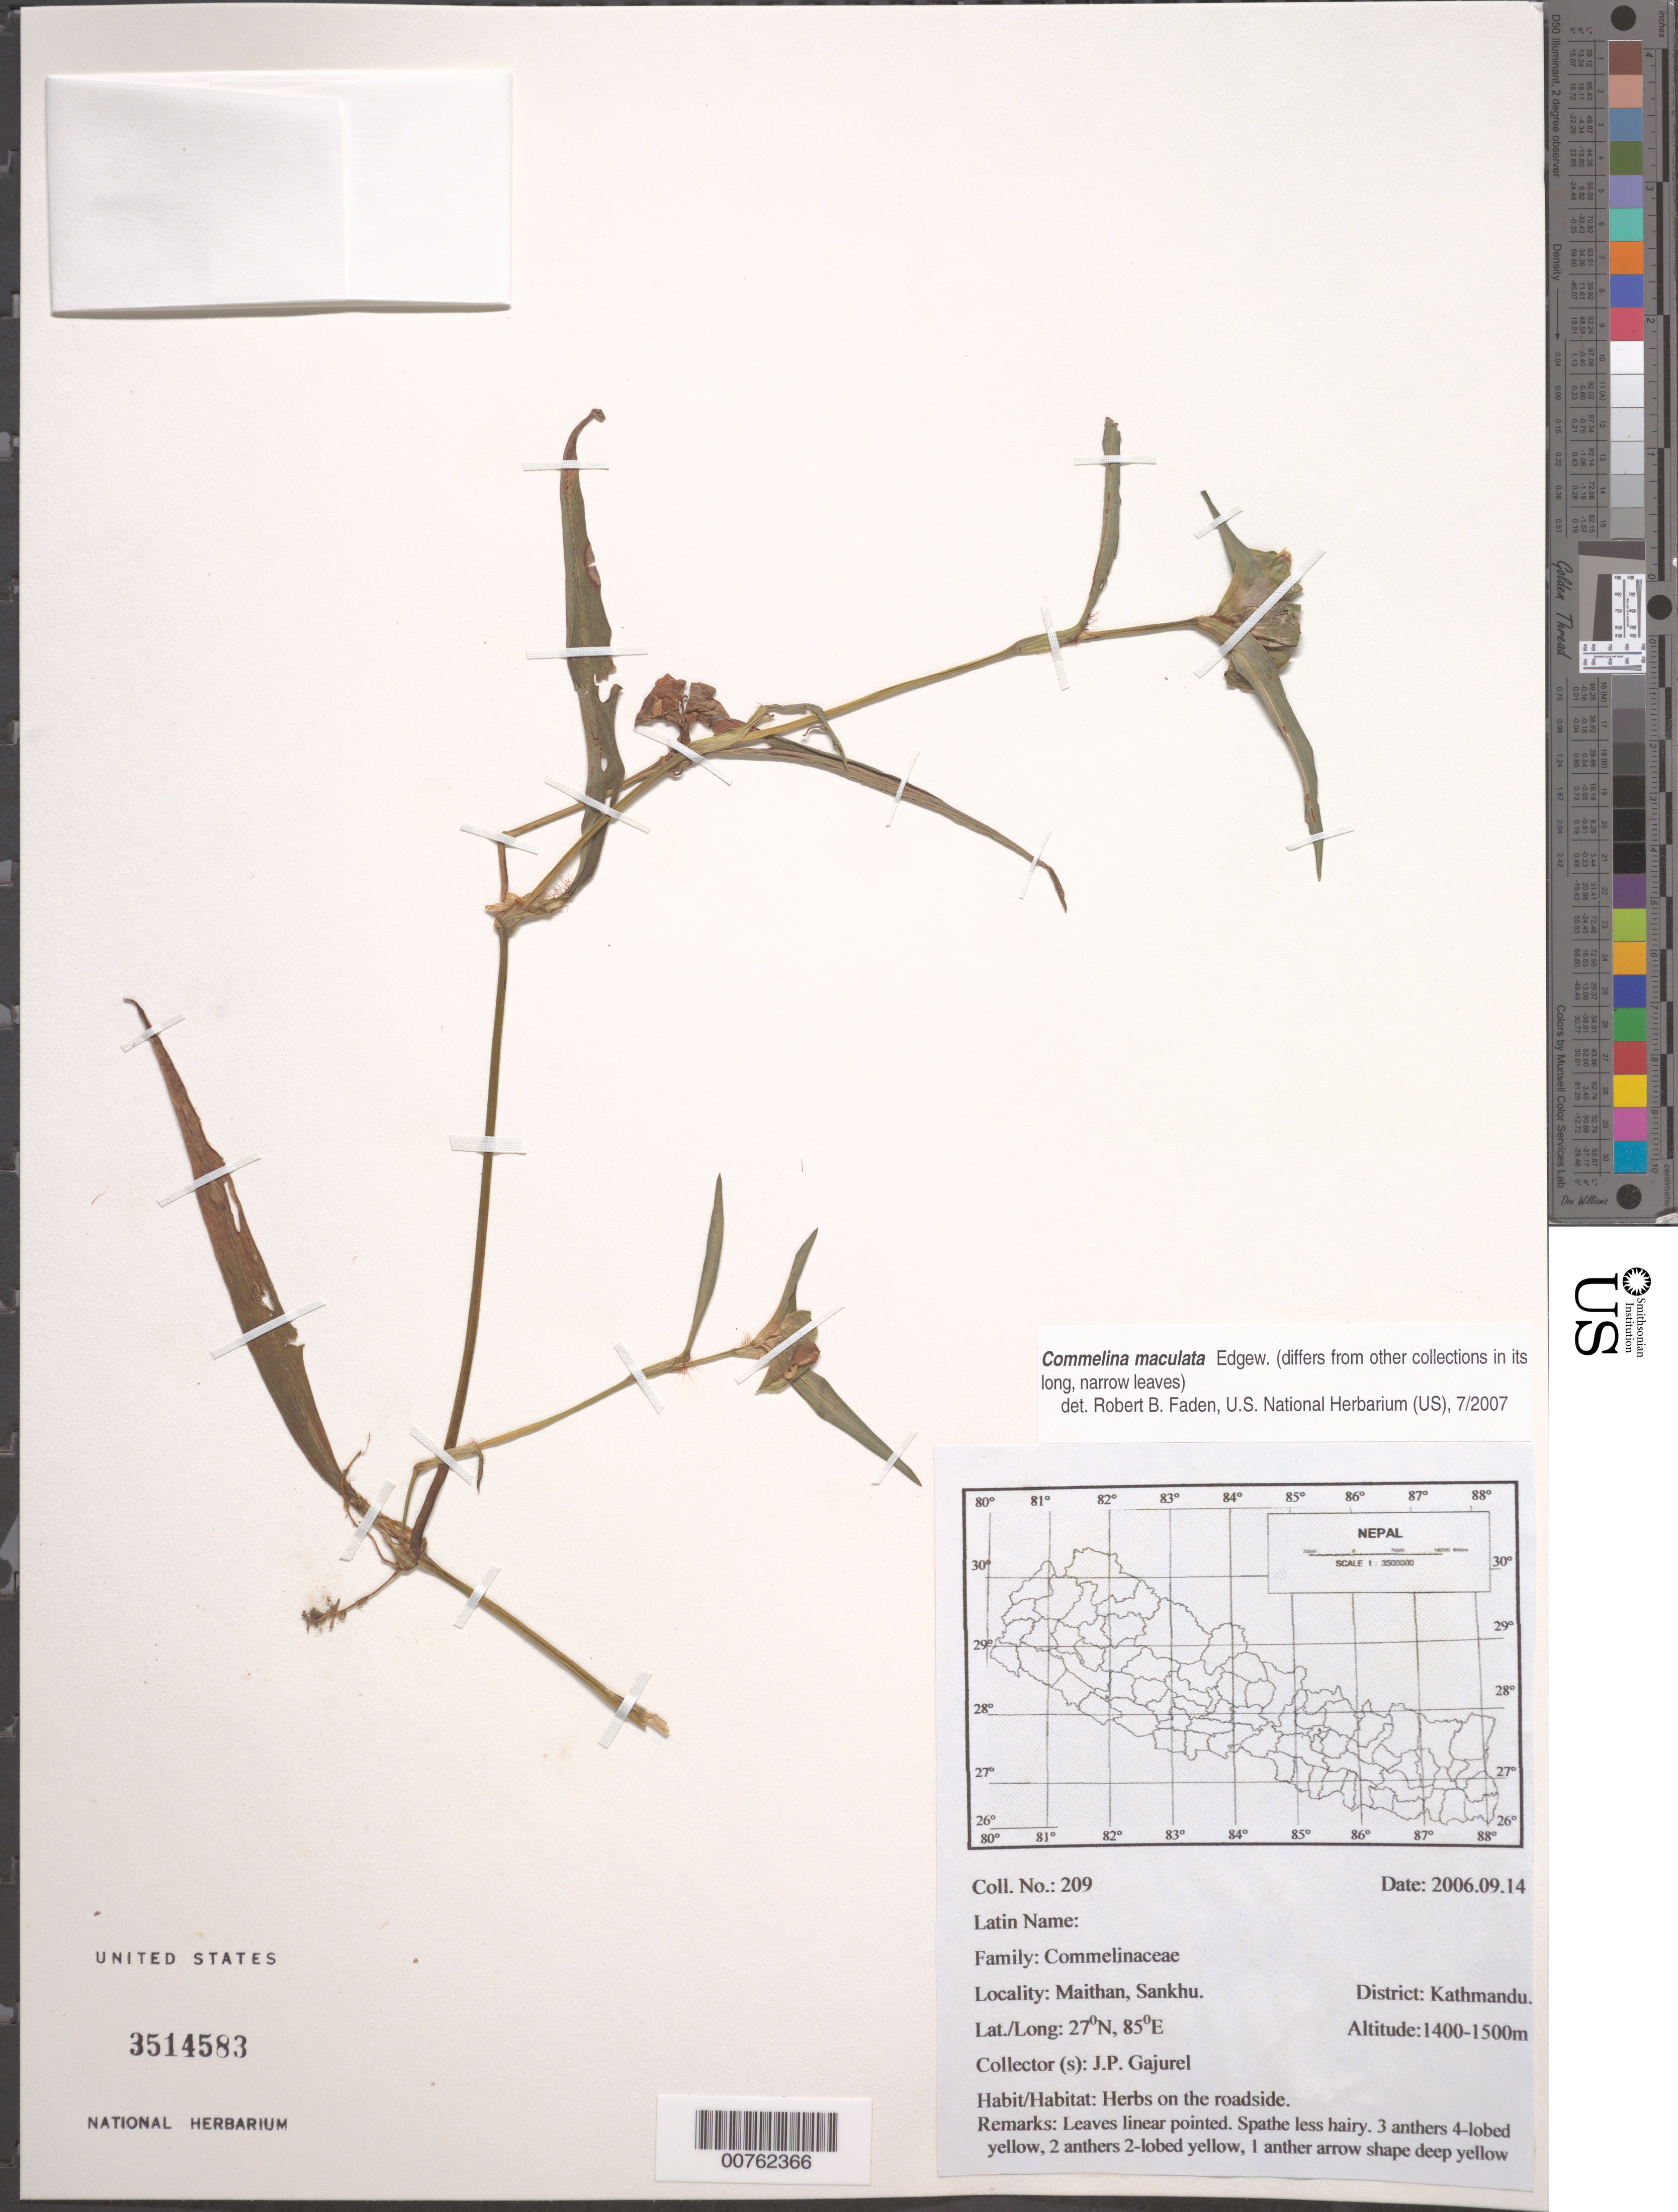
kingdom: Plantae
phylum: Tracheophyta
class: Liliopsida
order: Commelinales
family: Commelinaceae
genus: Commelina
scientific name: Commelina maculata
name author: Edgew.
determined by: Faden, Robert B., (US), Smithsonian Institution - National Museum of Natural History (UNITED STATES)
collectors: J. Gajurel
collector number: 209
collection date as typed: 14 Sep 2006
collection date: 2006-09-14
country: Nepal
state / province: Bagmati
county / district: Kathmandu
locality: Maithan, Sankhu.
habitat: Herbs on the roadside.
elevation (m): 1400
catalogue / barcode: US 3514583